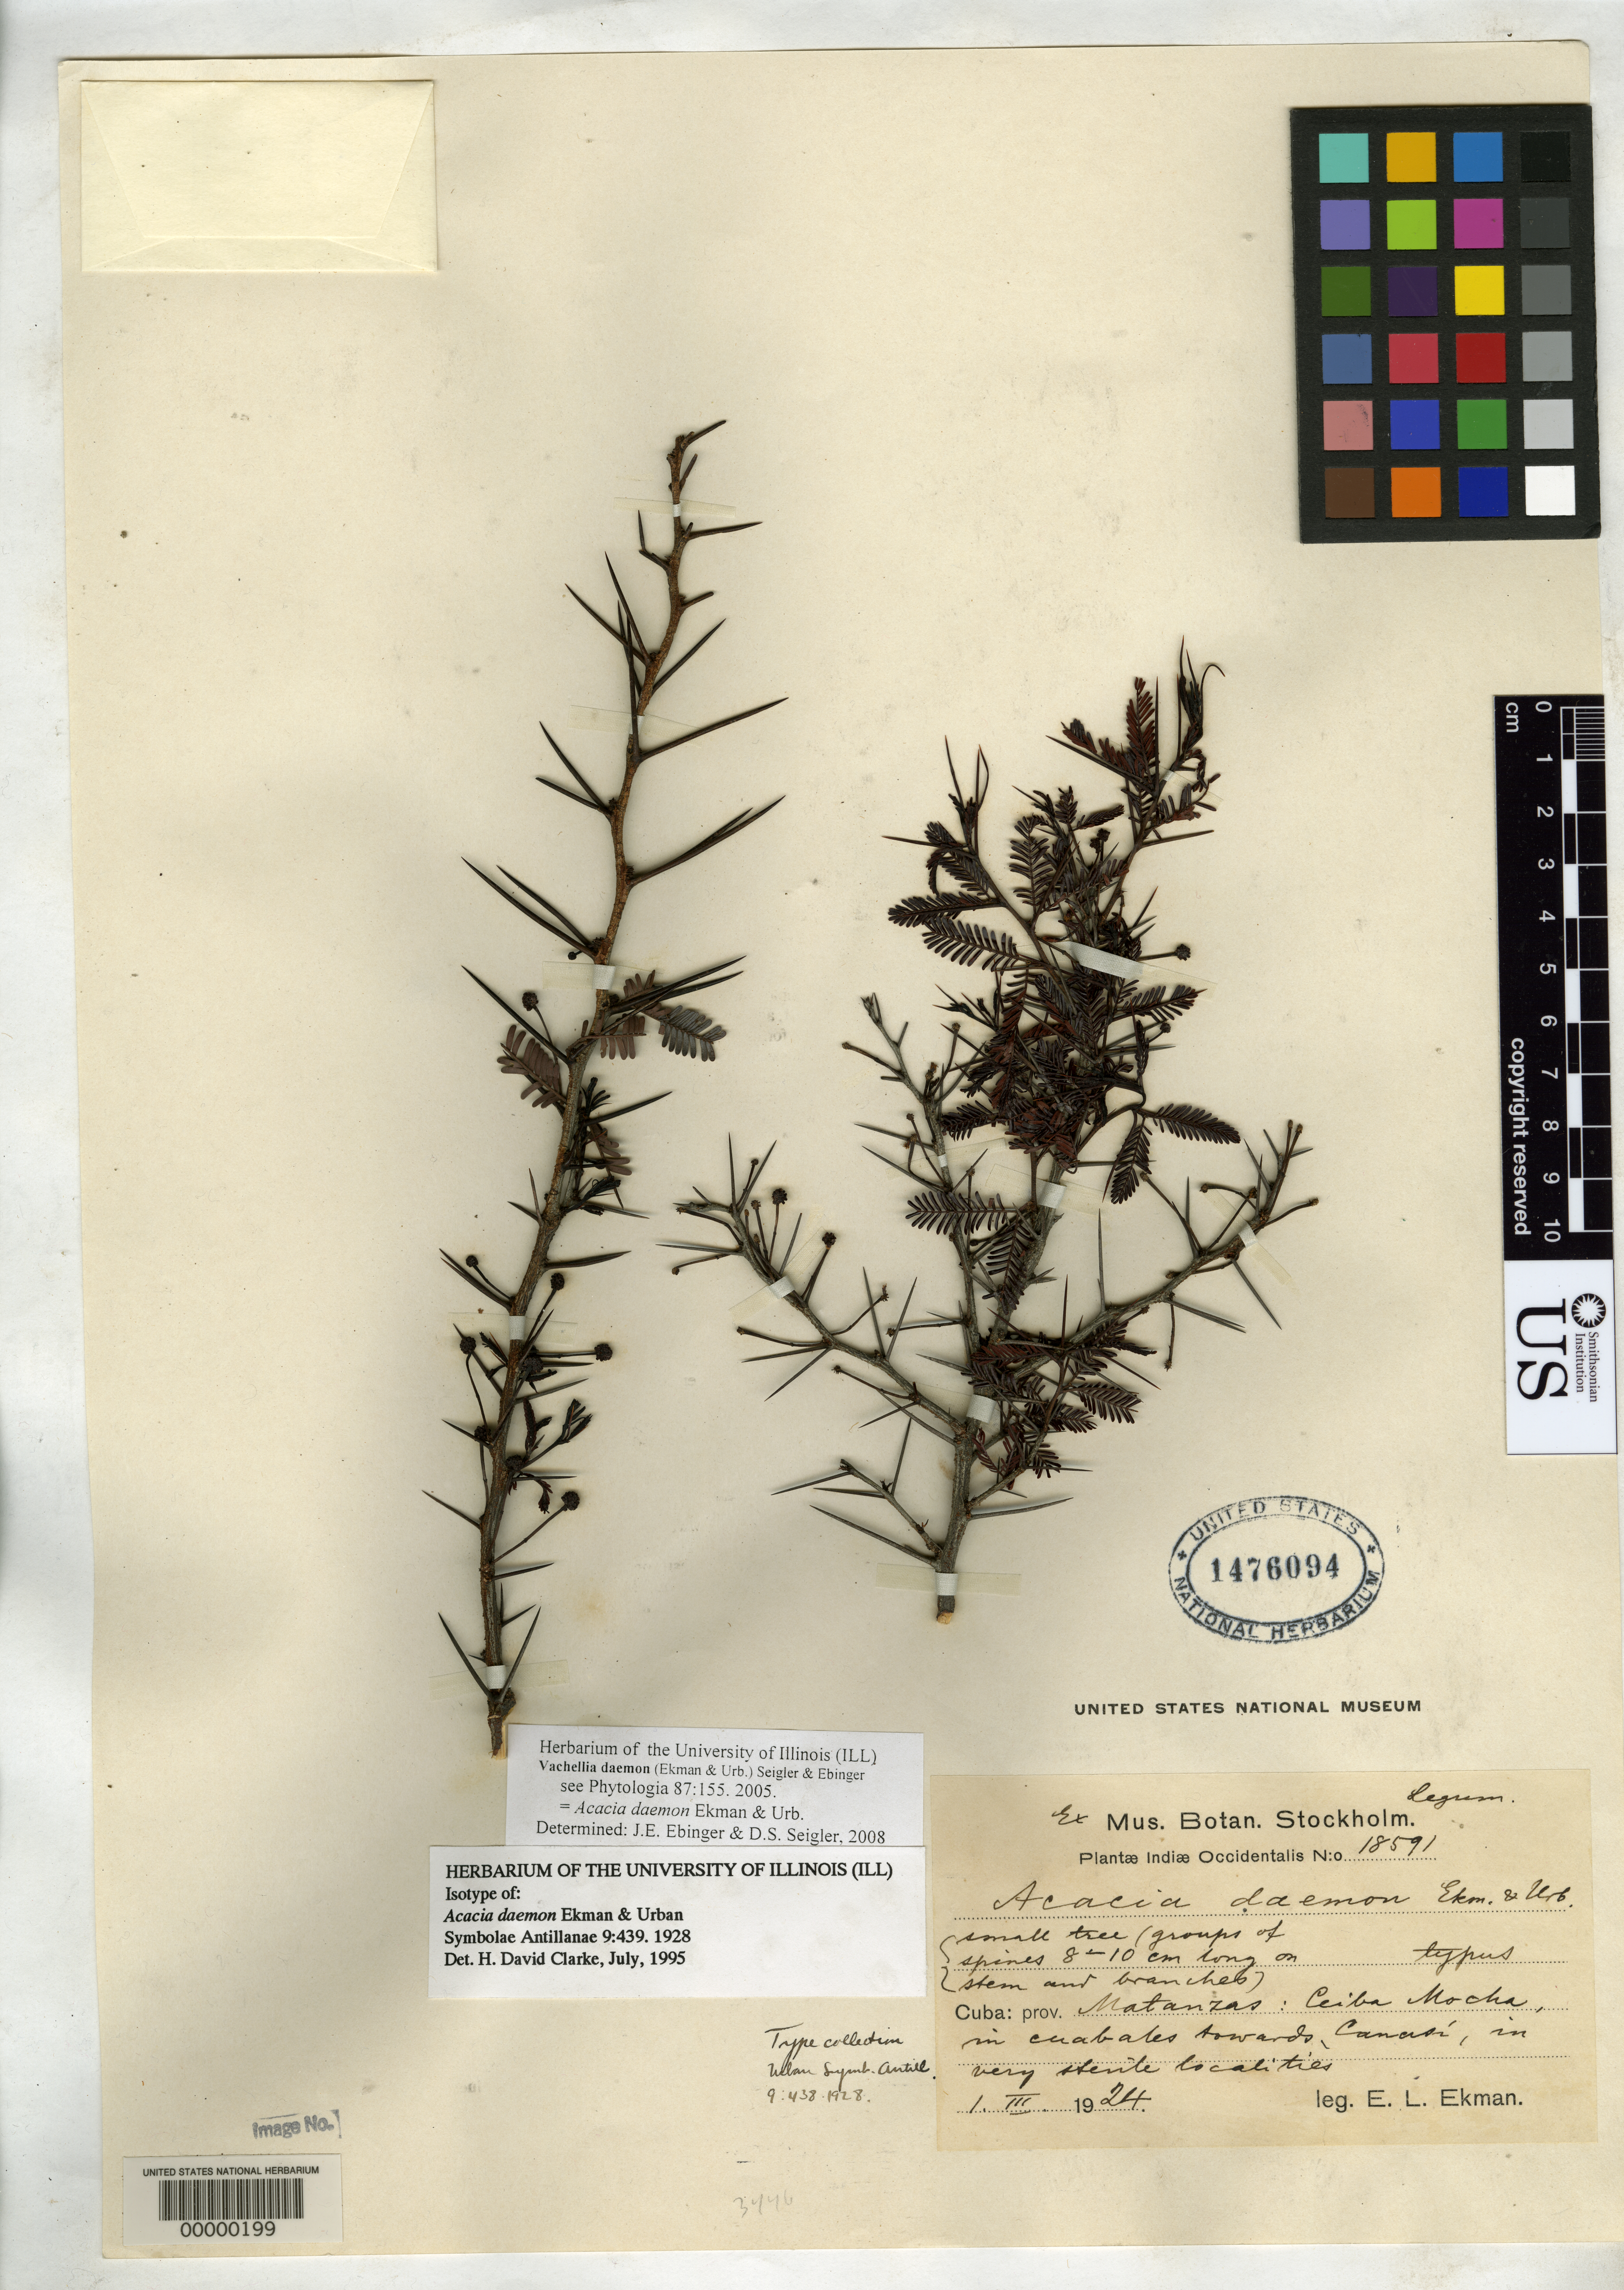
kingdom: Plantae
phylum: Tracheophyta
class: Magnoliopsida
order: Fabales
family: Fabaceae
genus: Acacia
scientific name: Acacia daemon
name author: Ekman & Urb.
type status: Isotype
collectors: E. L. Ekman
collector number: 18591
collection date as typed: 01 Mar 1924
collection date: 1924-03-01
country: Cuba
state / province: Matanzas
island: Greater Antilles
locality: Prope Ceiba.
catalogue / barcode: US 1476094